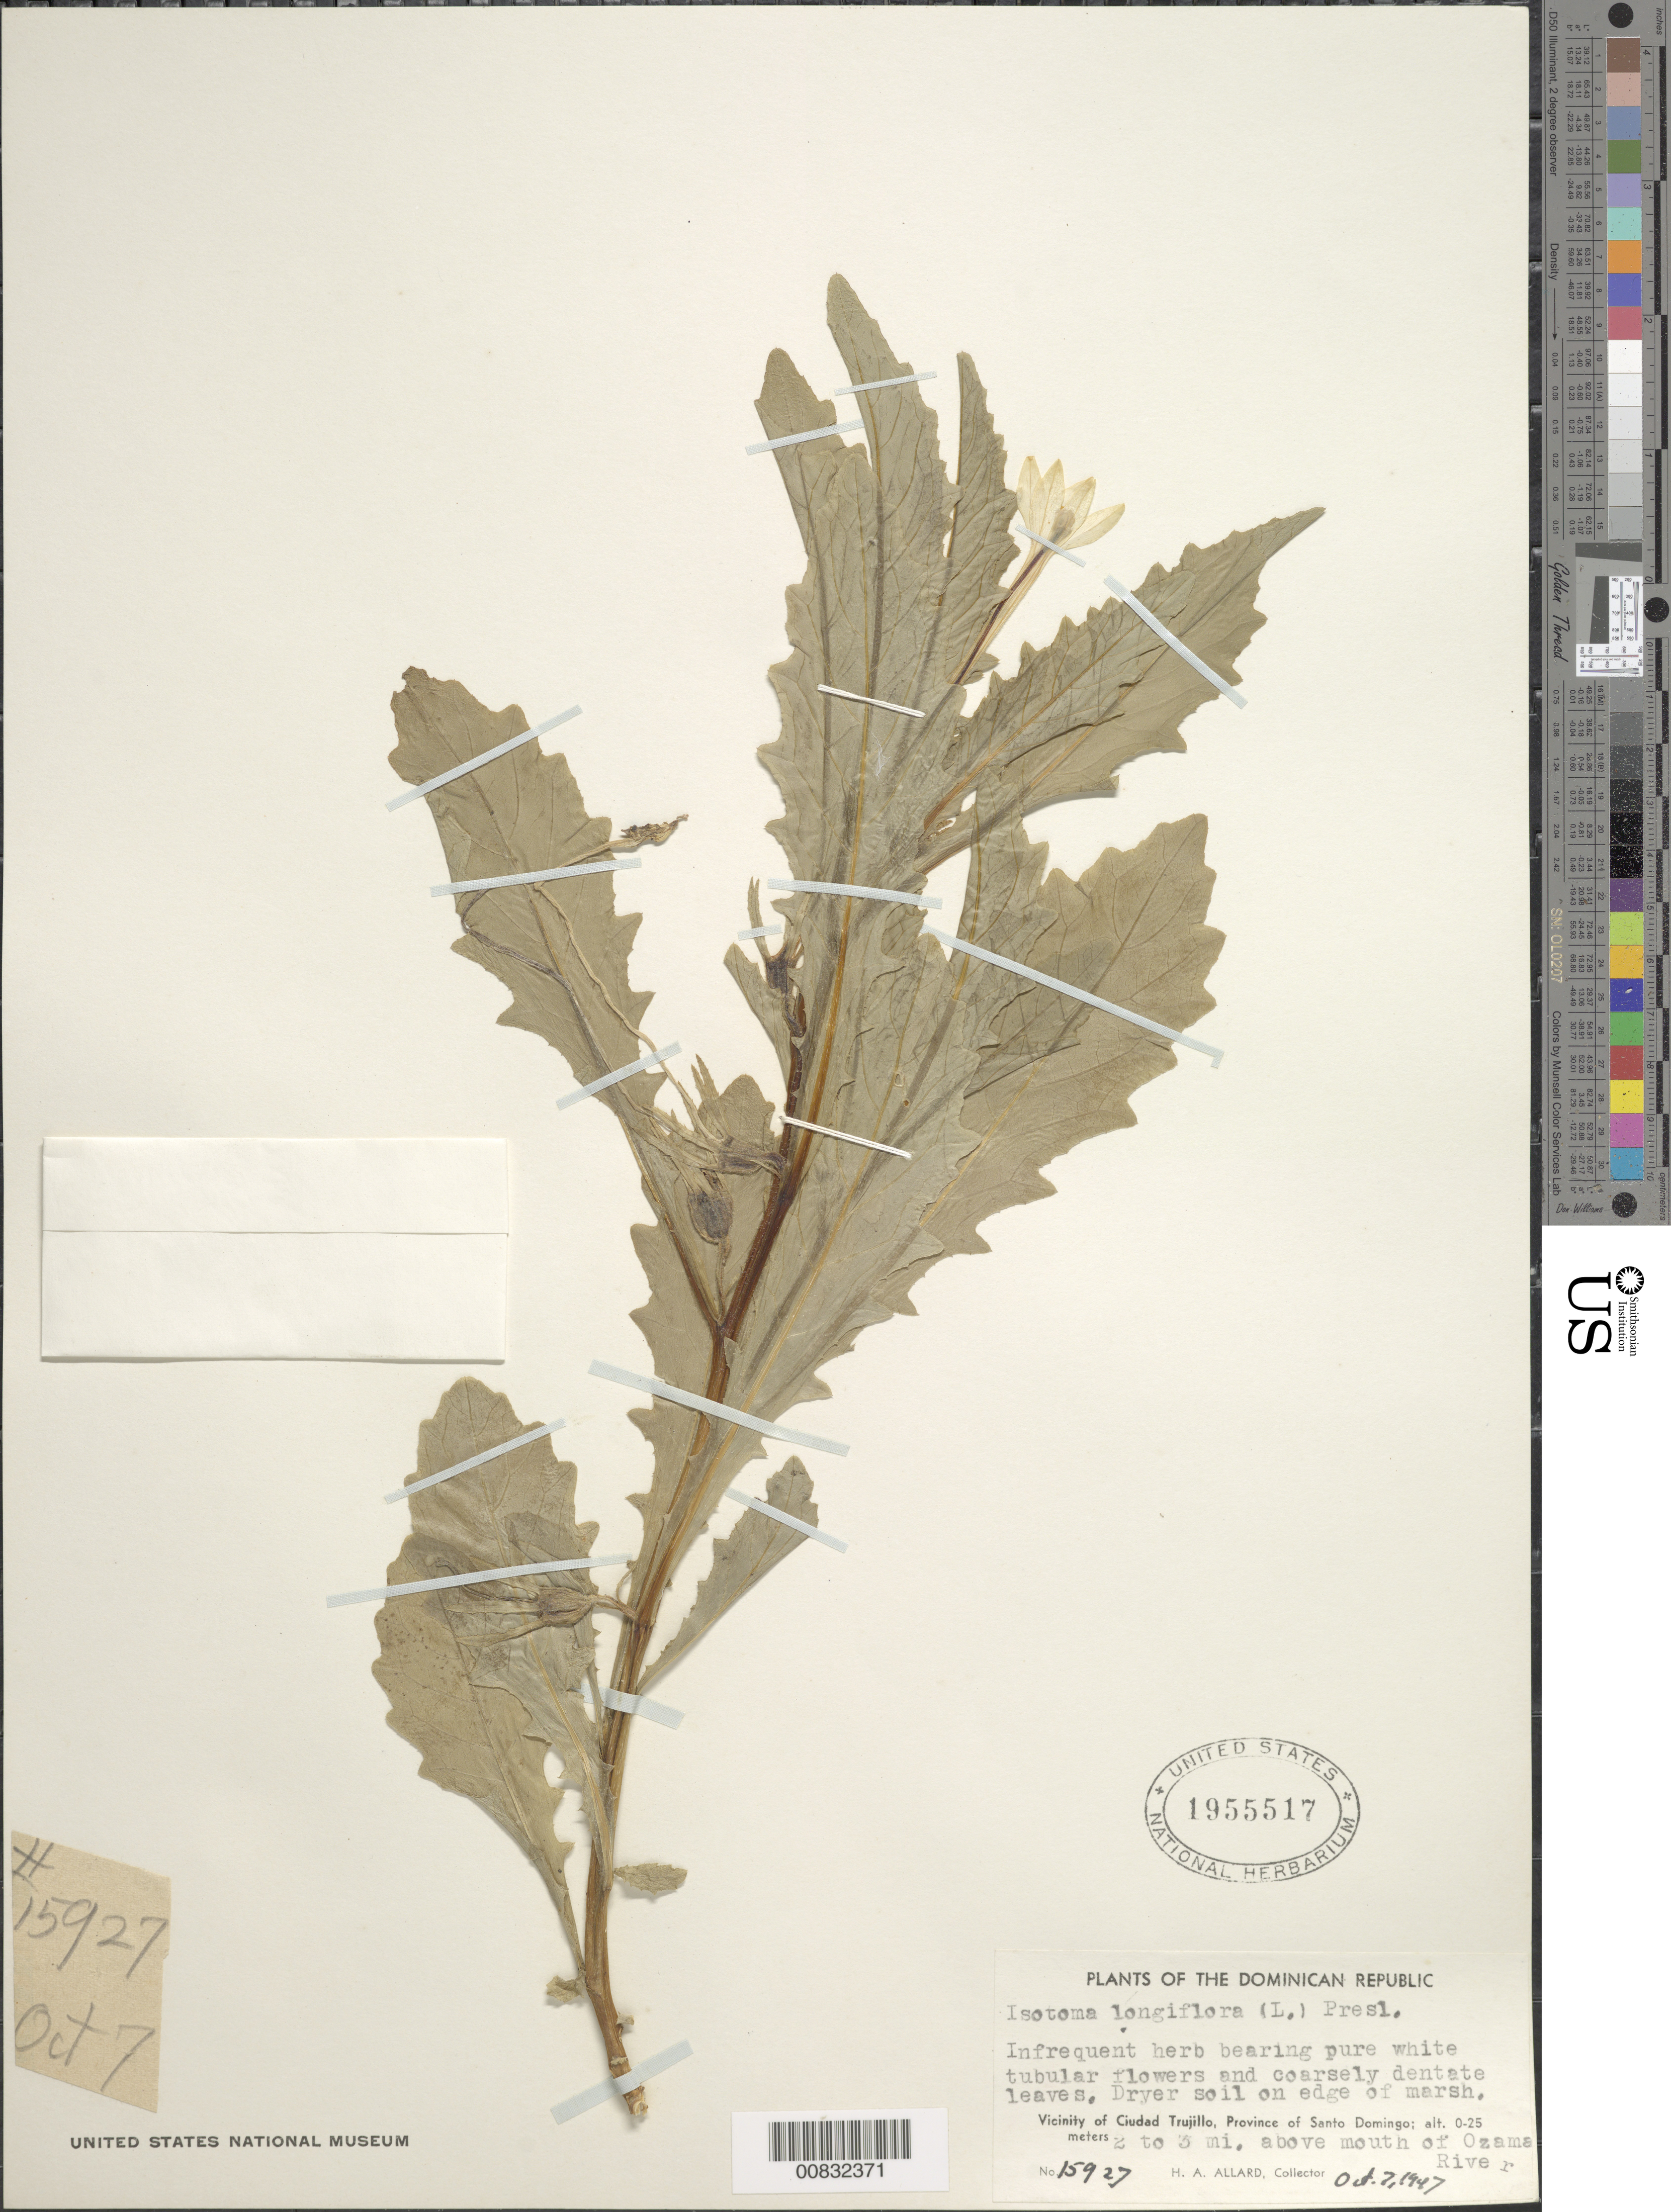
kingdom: Plantae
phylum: Tracheophyta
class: Magnoliopsida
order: Asterales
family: Campanulaceae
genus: Isotoma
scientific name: Isotoma longiflora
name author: (L.) C. Presl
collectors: H. A. Allard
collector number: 15927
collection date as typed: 07 Oct 1947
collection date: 1947-10-07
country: Dominican Republic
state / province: Distrito Nacional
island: Hispaniola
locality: Vicinity of Santo Domingo City, 2-3 miles above mouth of Ozama River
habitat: Dryer soil on edge of marsh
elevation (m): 0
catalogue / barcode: US 1955517